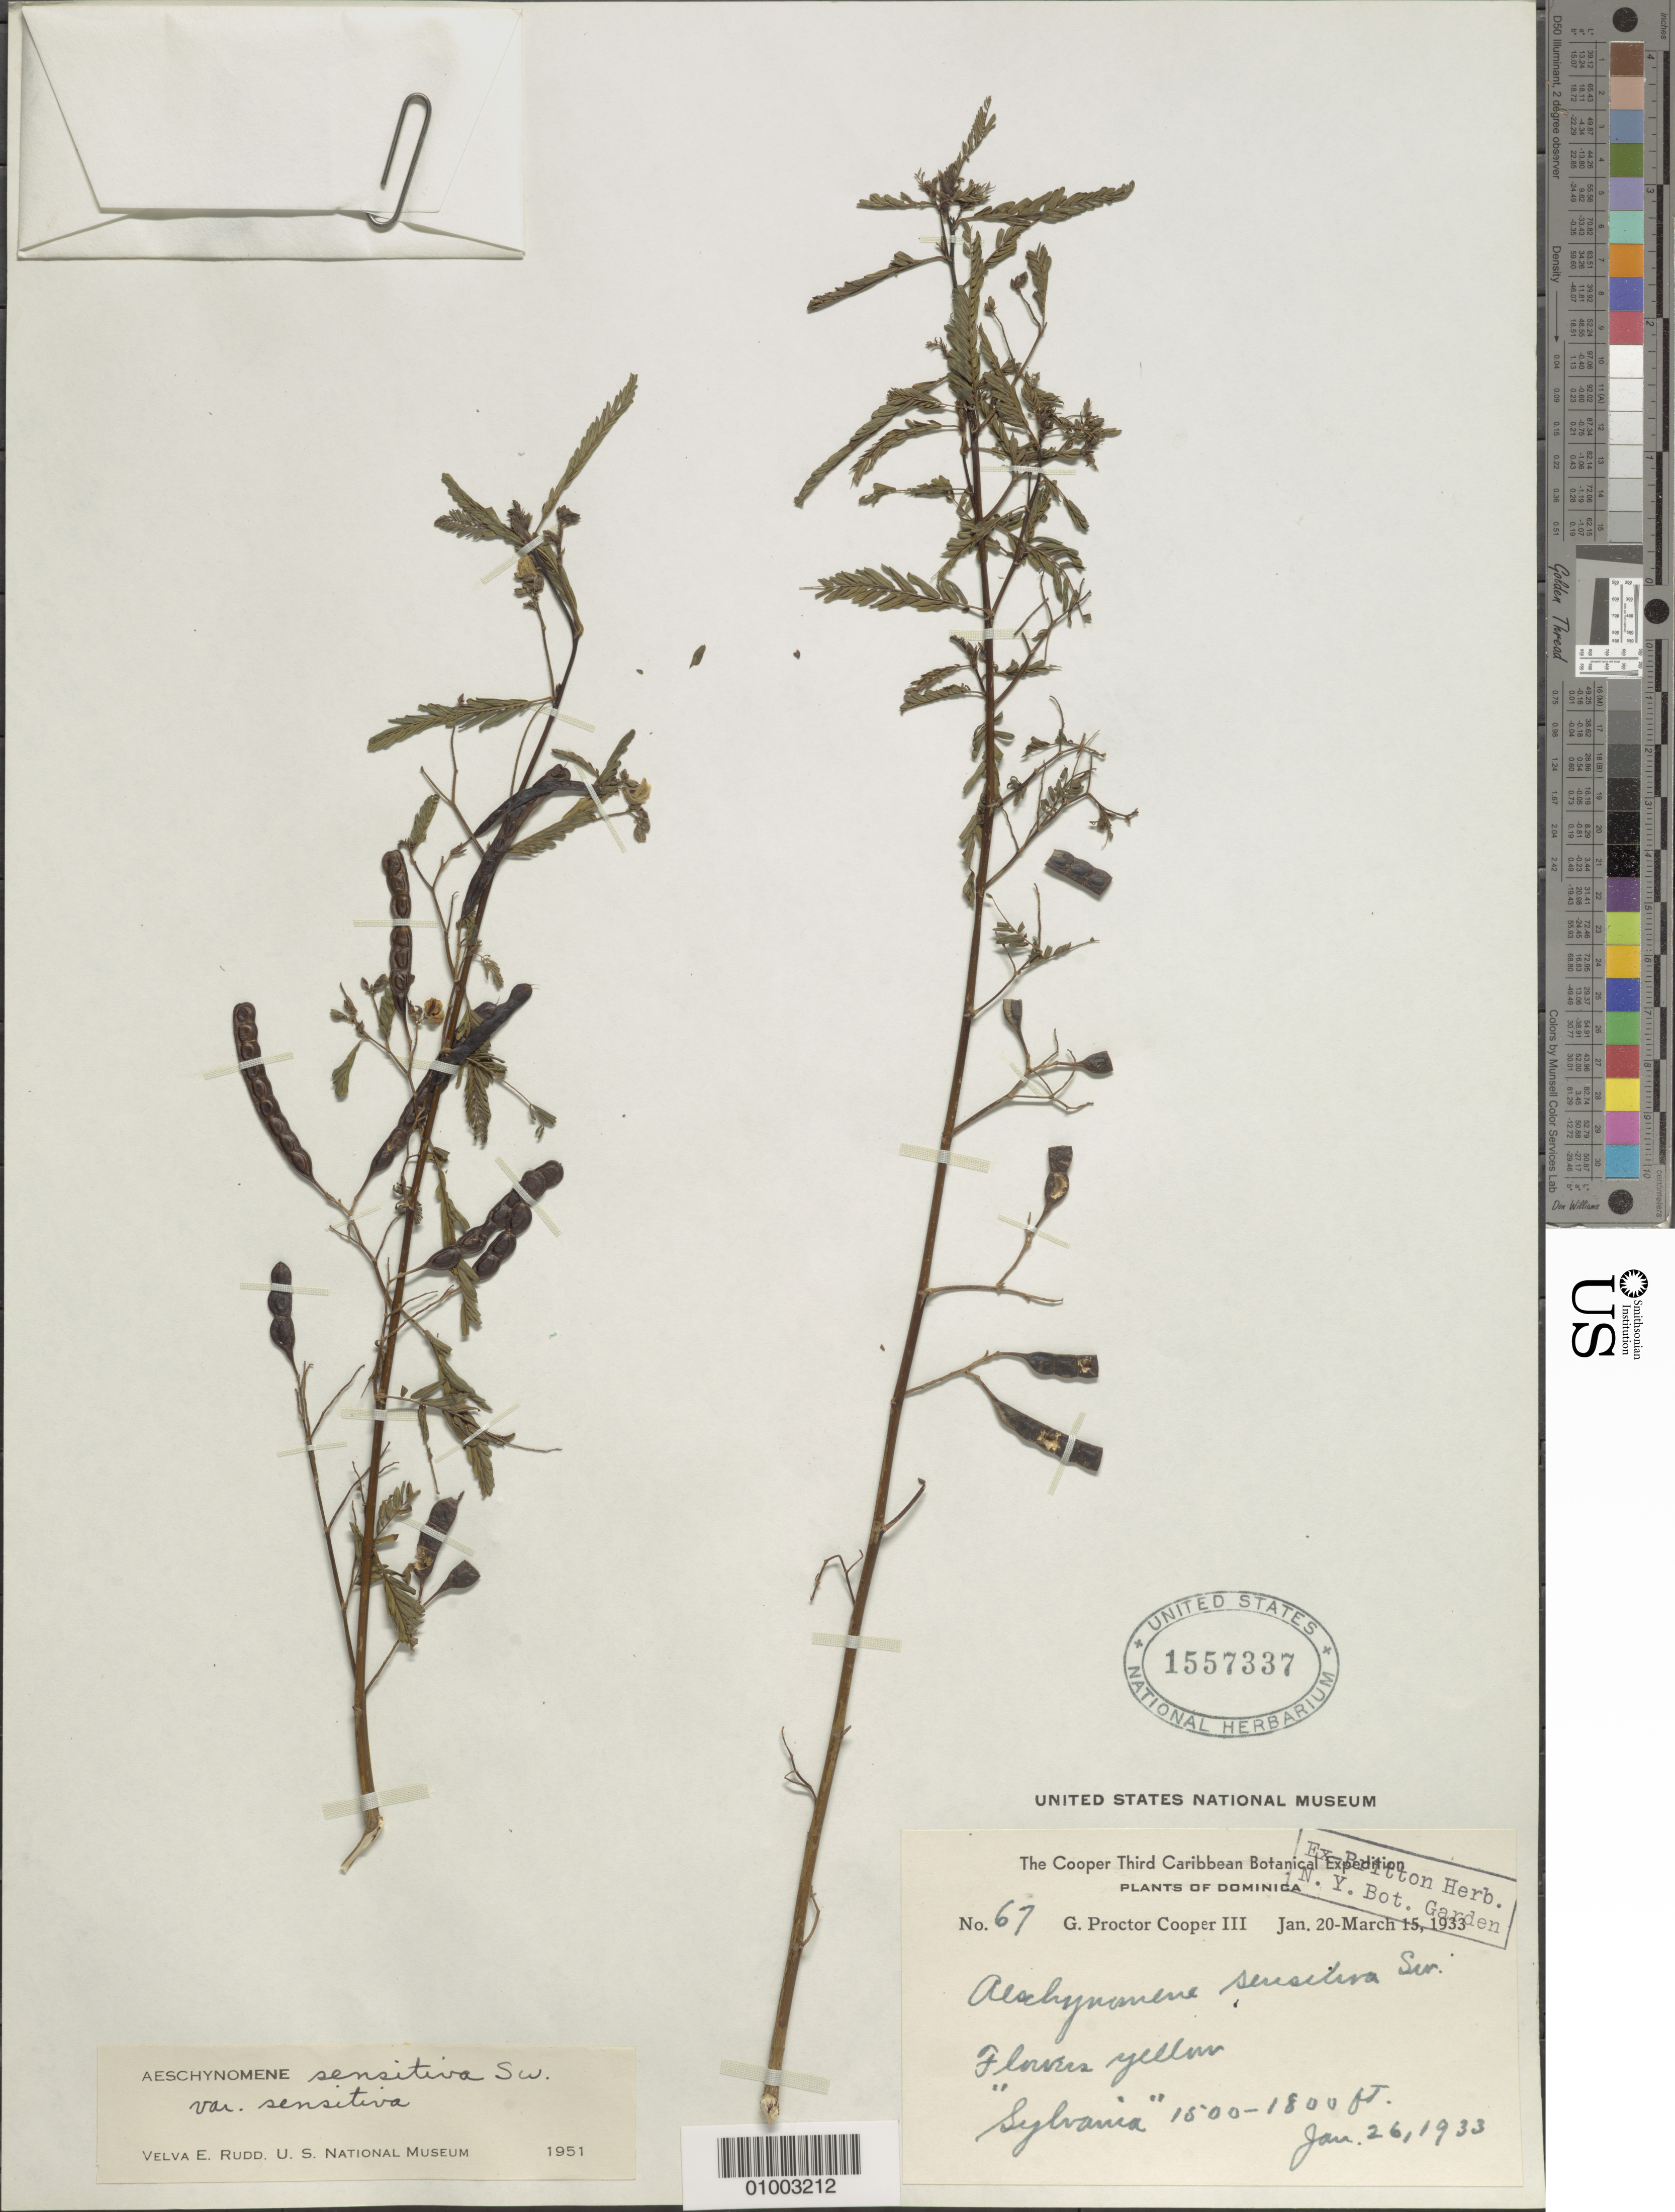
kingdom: Plantae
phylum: Tracheophyta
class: Magnoliopsida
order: Fabales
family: Fabaceae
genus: Aeschynomene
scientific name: Aeschynomene sensitiva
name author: Sw.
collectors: G. Cooper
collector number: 67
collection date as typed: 26 Jan 1933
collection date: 1933-01-26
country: Dominica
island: Dominica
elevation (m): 457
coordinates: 0 N, 0 E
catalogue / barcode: US 1557337